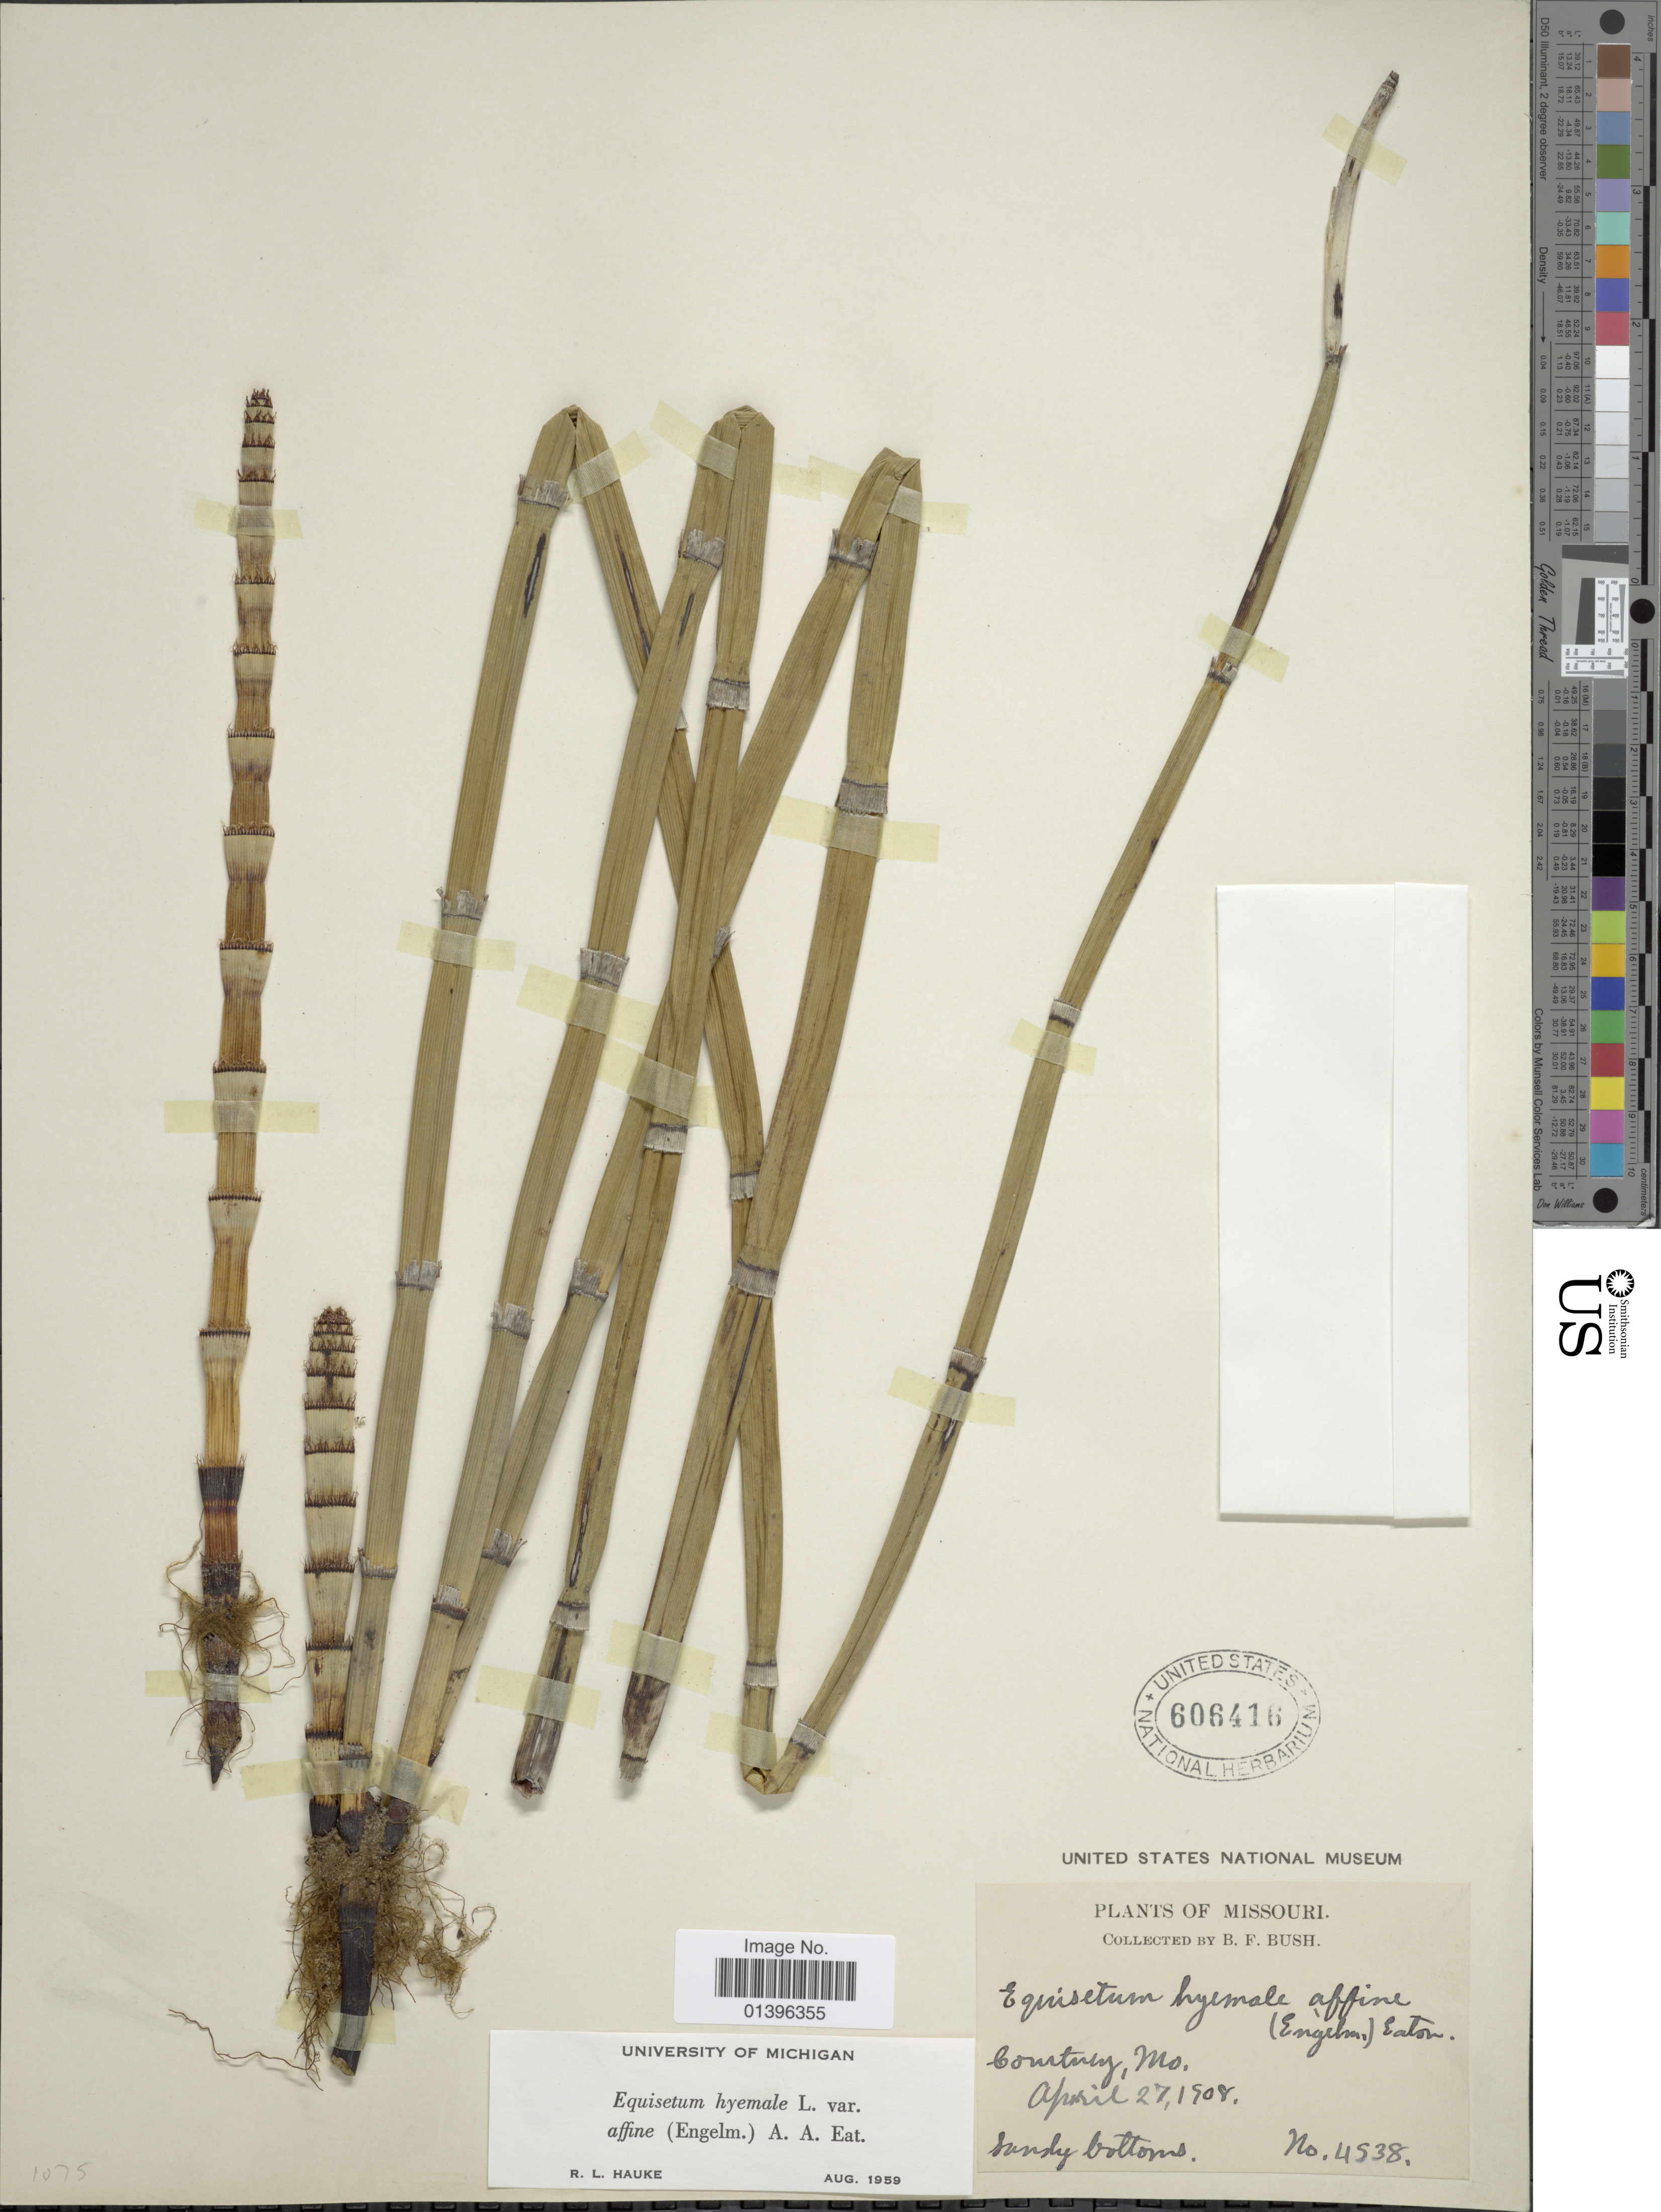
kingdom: Plantae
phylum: Tracheophyta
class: Polypodiopsida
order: Equisetales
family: Equisetaceae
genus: Equisetum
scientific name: Equisetum hyemale var. affine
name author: (Engelm.) A.A. Eaton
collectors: B. F. Bush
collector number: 4538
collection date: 1908-04-27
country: United States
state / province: Missouri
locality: Courtney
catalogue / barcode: US 606416